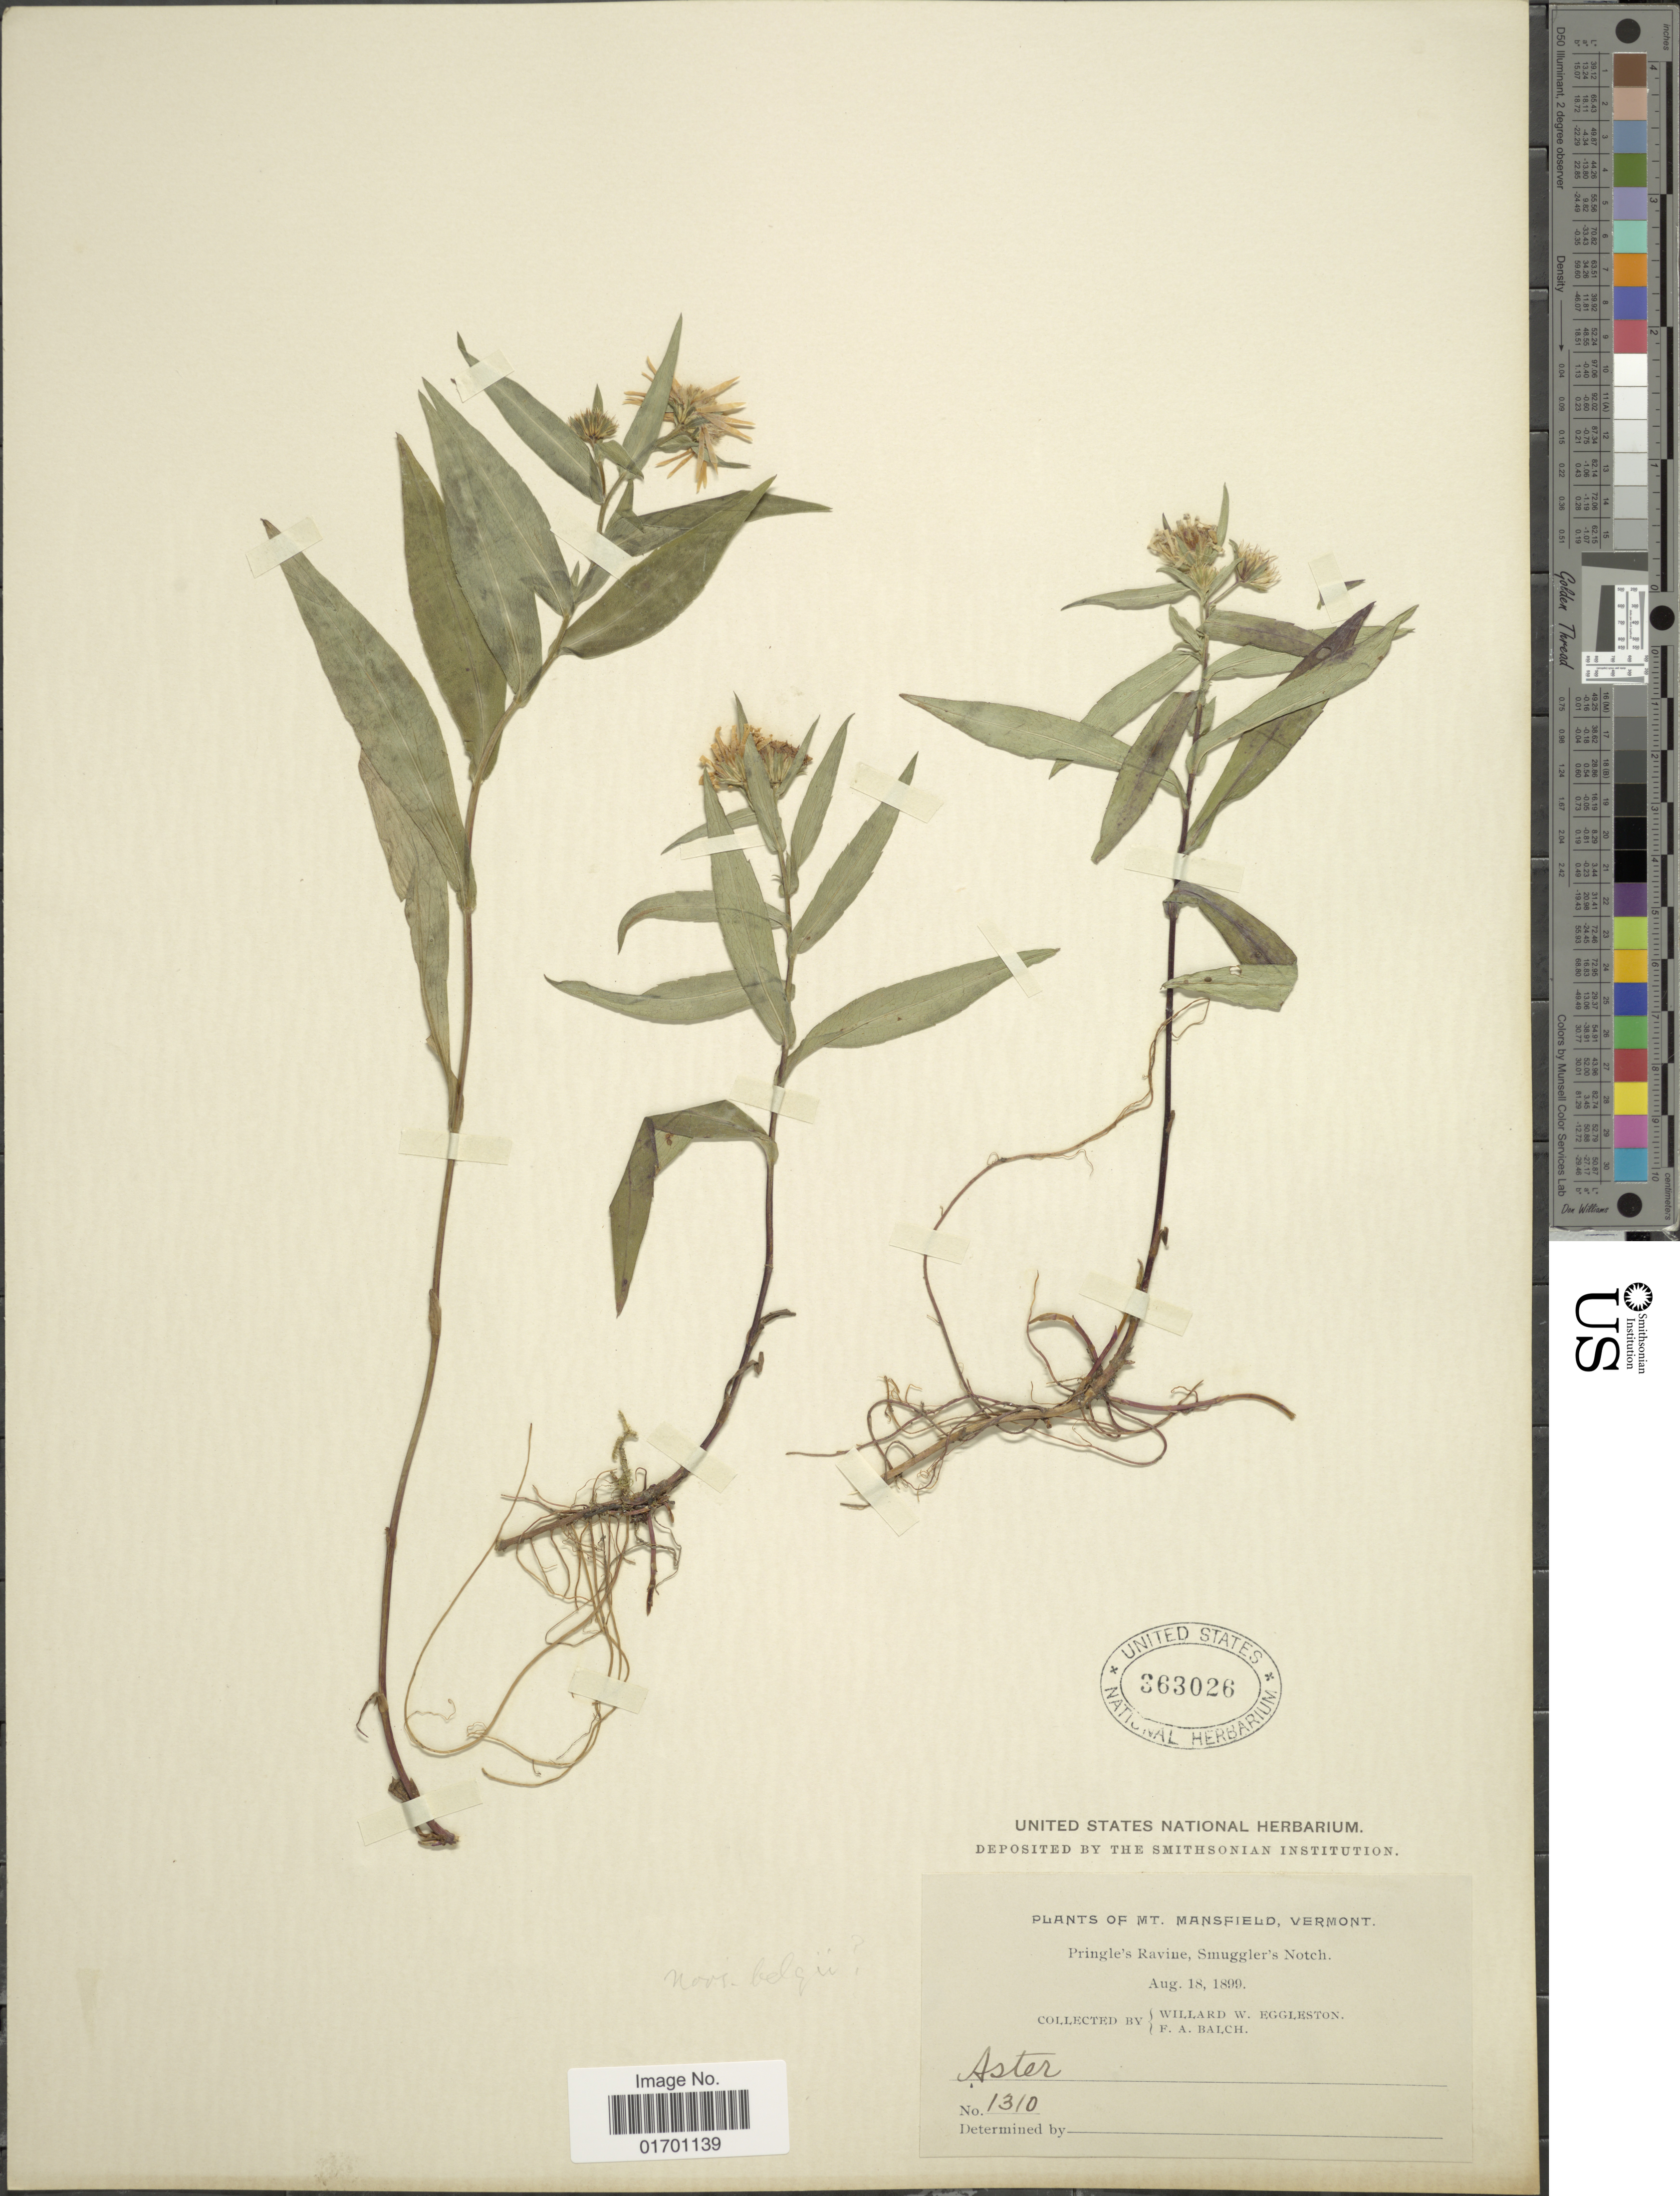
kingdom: Plantae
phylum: Tracheophyta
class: Magnoliopsida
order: Asterales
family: Asteraceae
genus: Symphyotrichum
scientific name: Symphyotrichum novi-belgii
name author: (L.) G.L. Nesom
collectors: W. W. Eggleston & F. Balch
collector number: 1310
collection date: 1899-08-18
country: United States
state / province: Vermont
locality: Mt,. Mansfield, Pringle's Ravine, Smuggler's Notch.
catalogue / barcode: US 363026